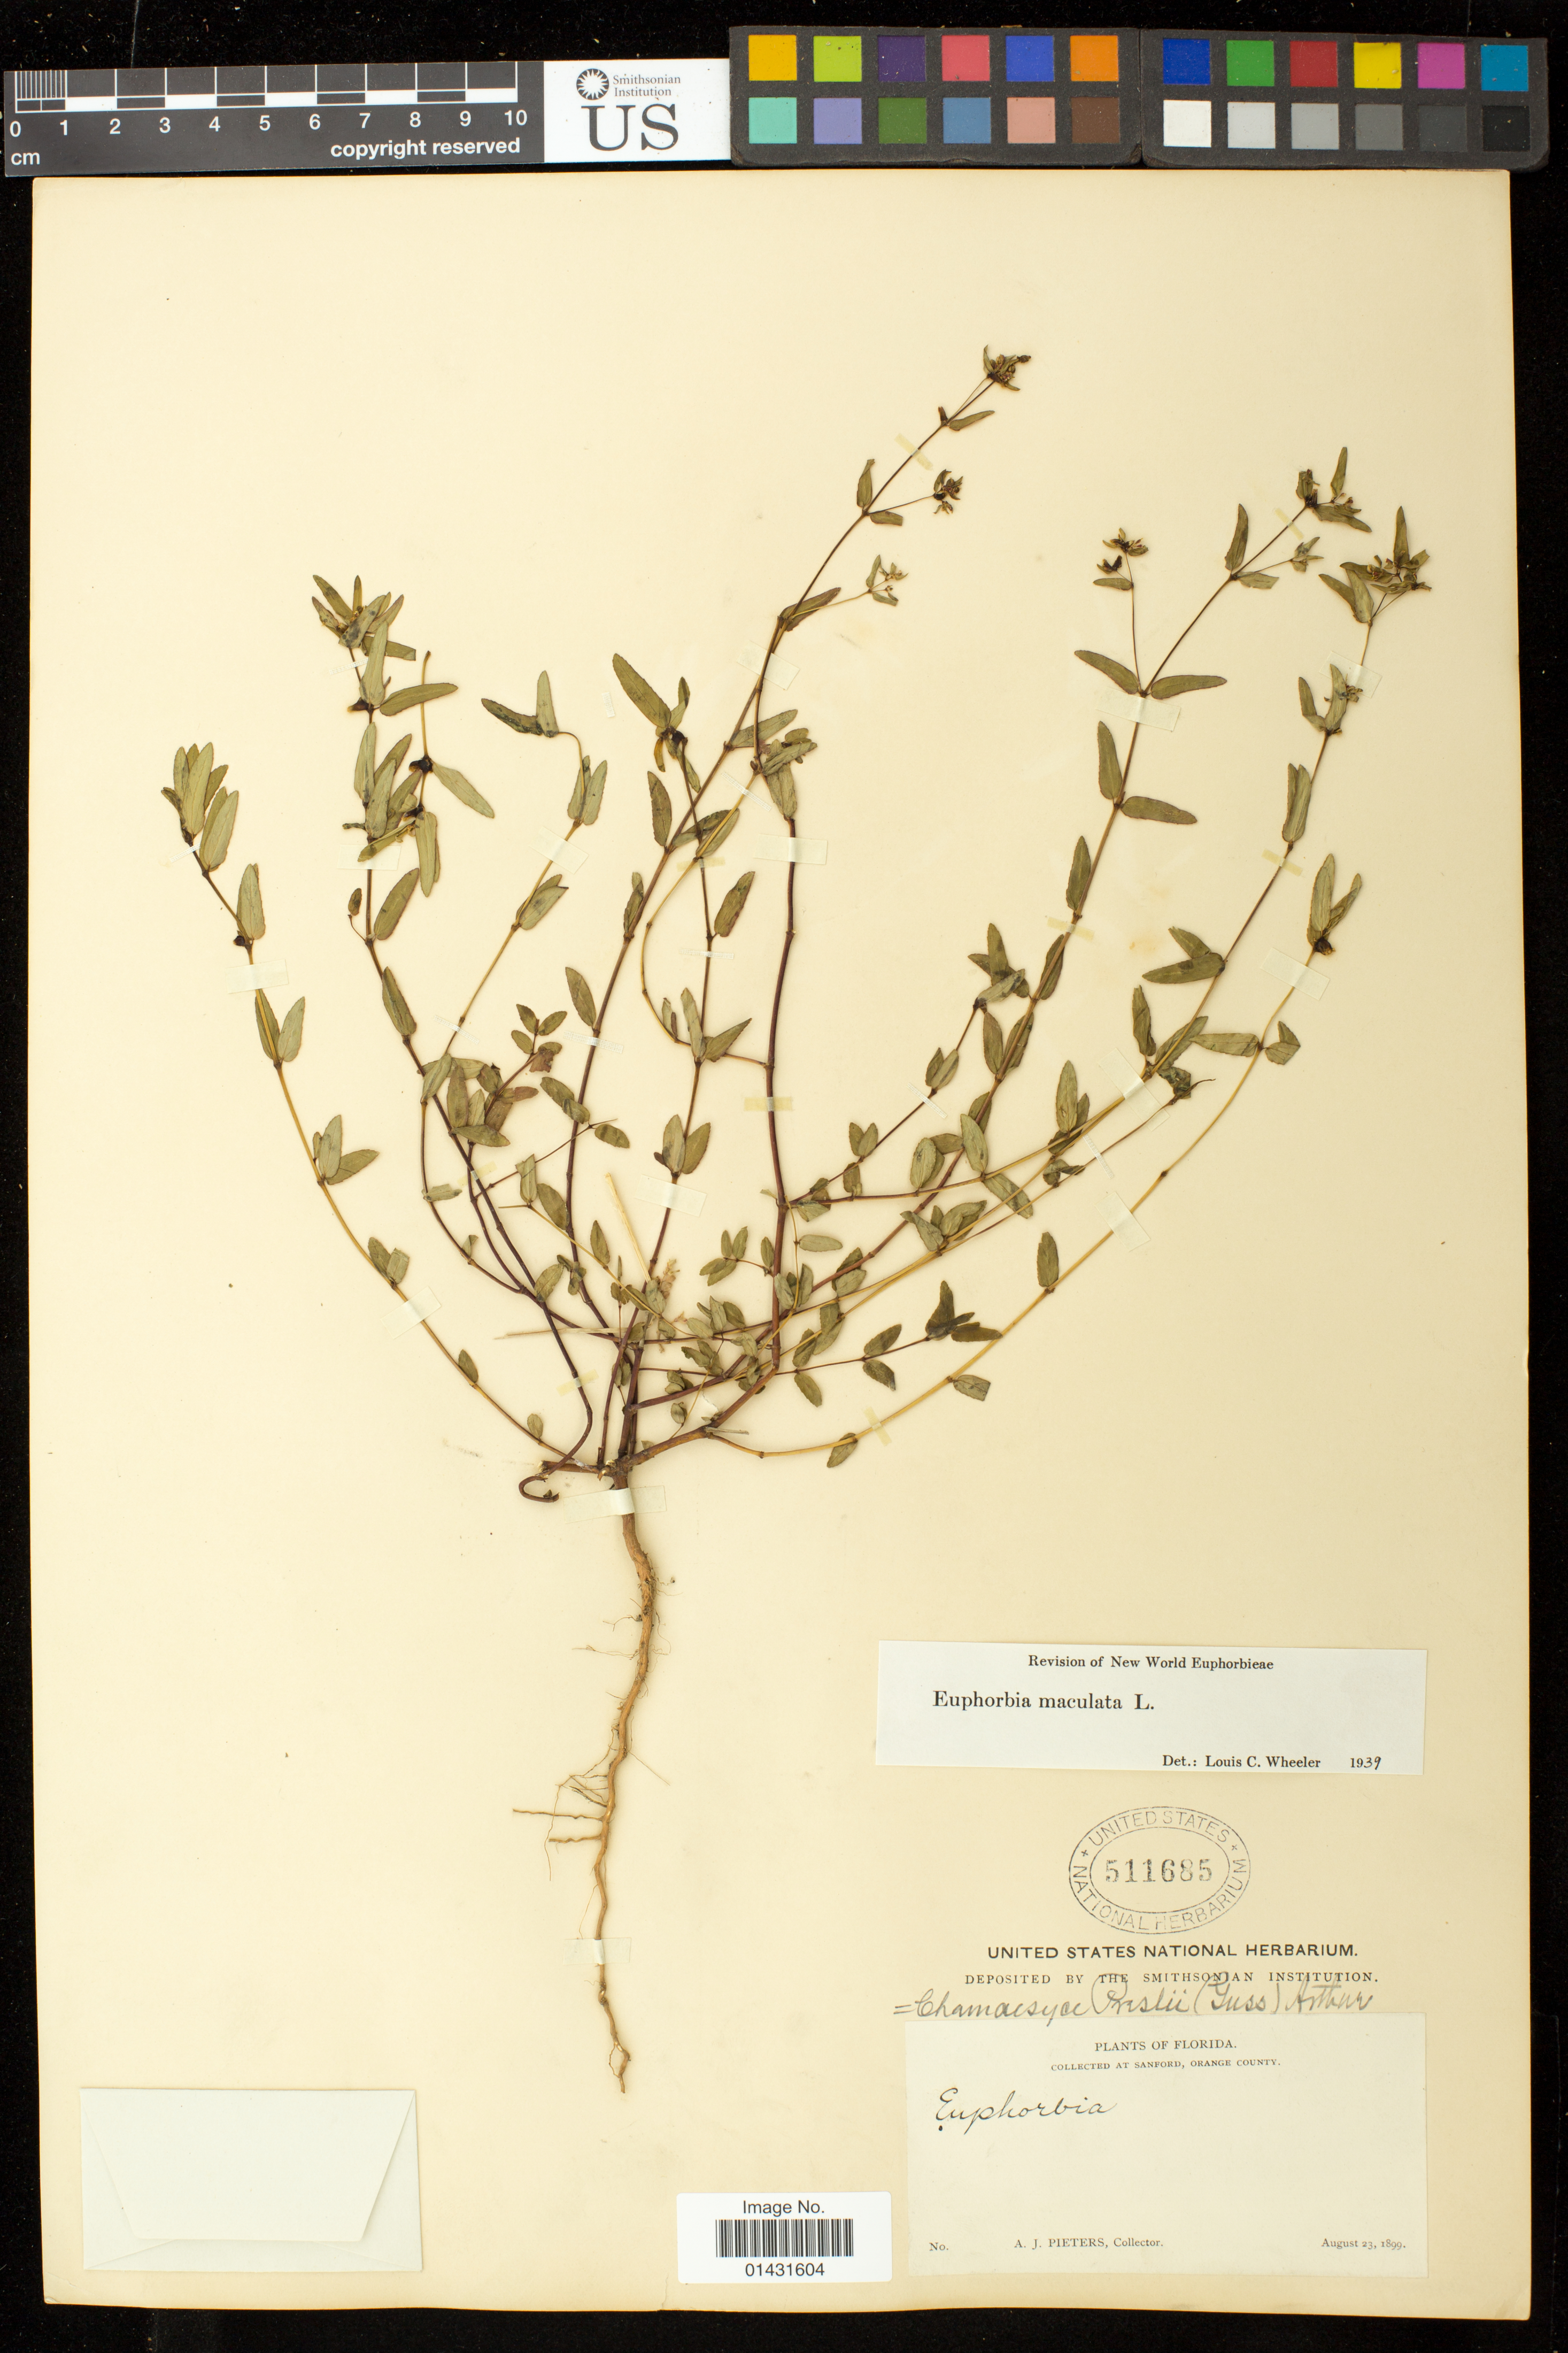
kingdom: Plantae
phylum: Tracheophyta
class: Magnoliopsida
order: Malpighiales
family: Euphorbiaceae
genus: Euphorbia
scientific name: Euphorbia hypericifolia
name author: L.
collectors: A. Pieters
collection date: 1899-08-23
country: United States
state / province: Florida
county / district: Seminole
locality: Sanford, Orange County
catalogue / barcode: US 511685